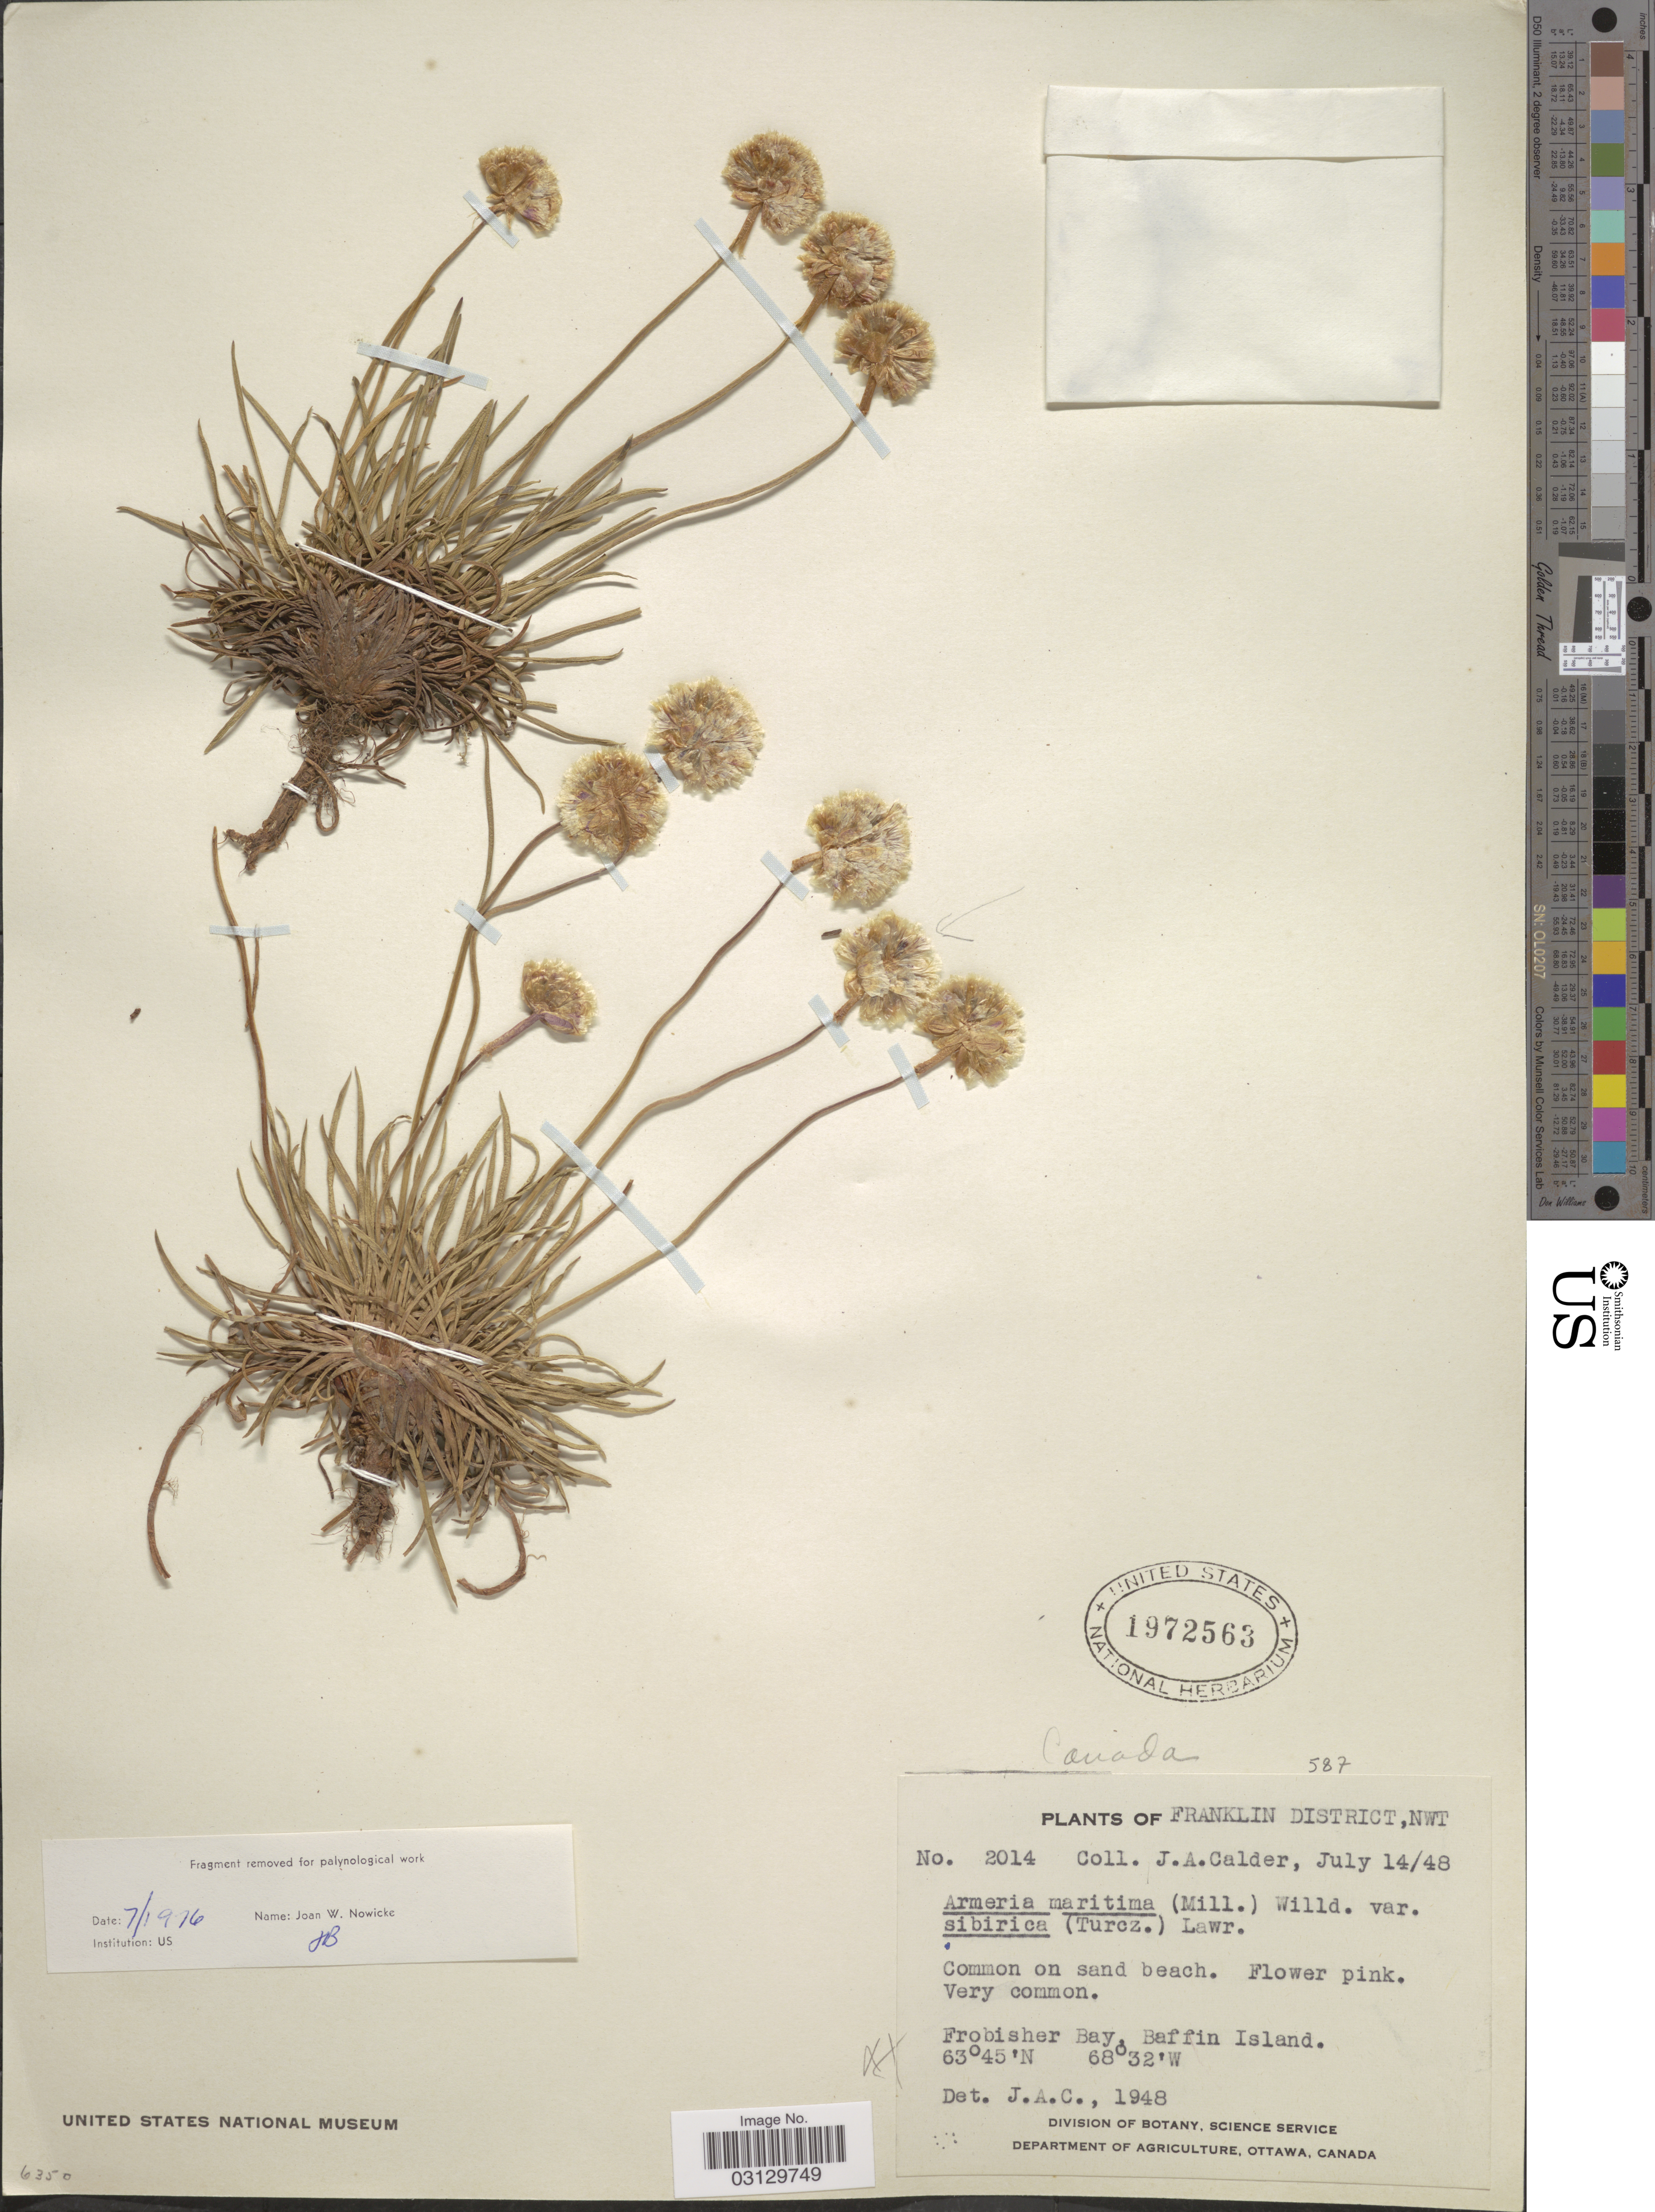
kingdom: Plantae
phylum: Tracheophyta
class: Magnoliopsida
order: Caryophyllales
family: Plumbaginaceae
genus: Armeria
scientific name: Armeria maritima subsp. sibirica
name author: (Turcz. ex Boiss.) Nyman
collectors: J. A. Calder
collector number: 2014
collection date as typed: Transcribed d/m/y: 14/7/48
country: Canada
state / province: Northwest Territories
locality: Franklin District, NWT. Frobisher Bay, Baffin Island.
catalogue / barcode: US 1972563